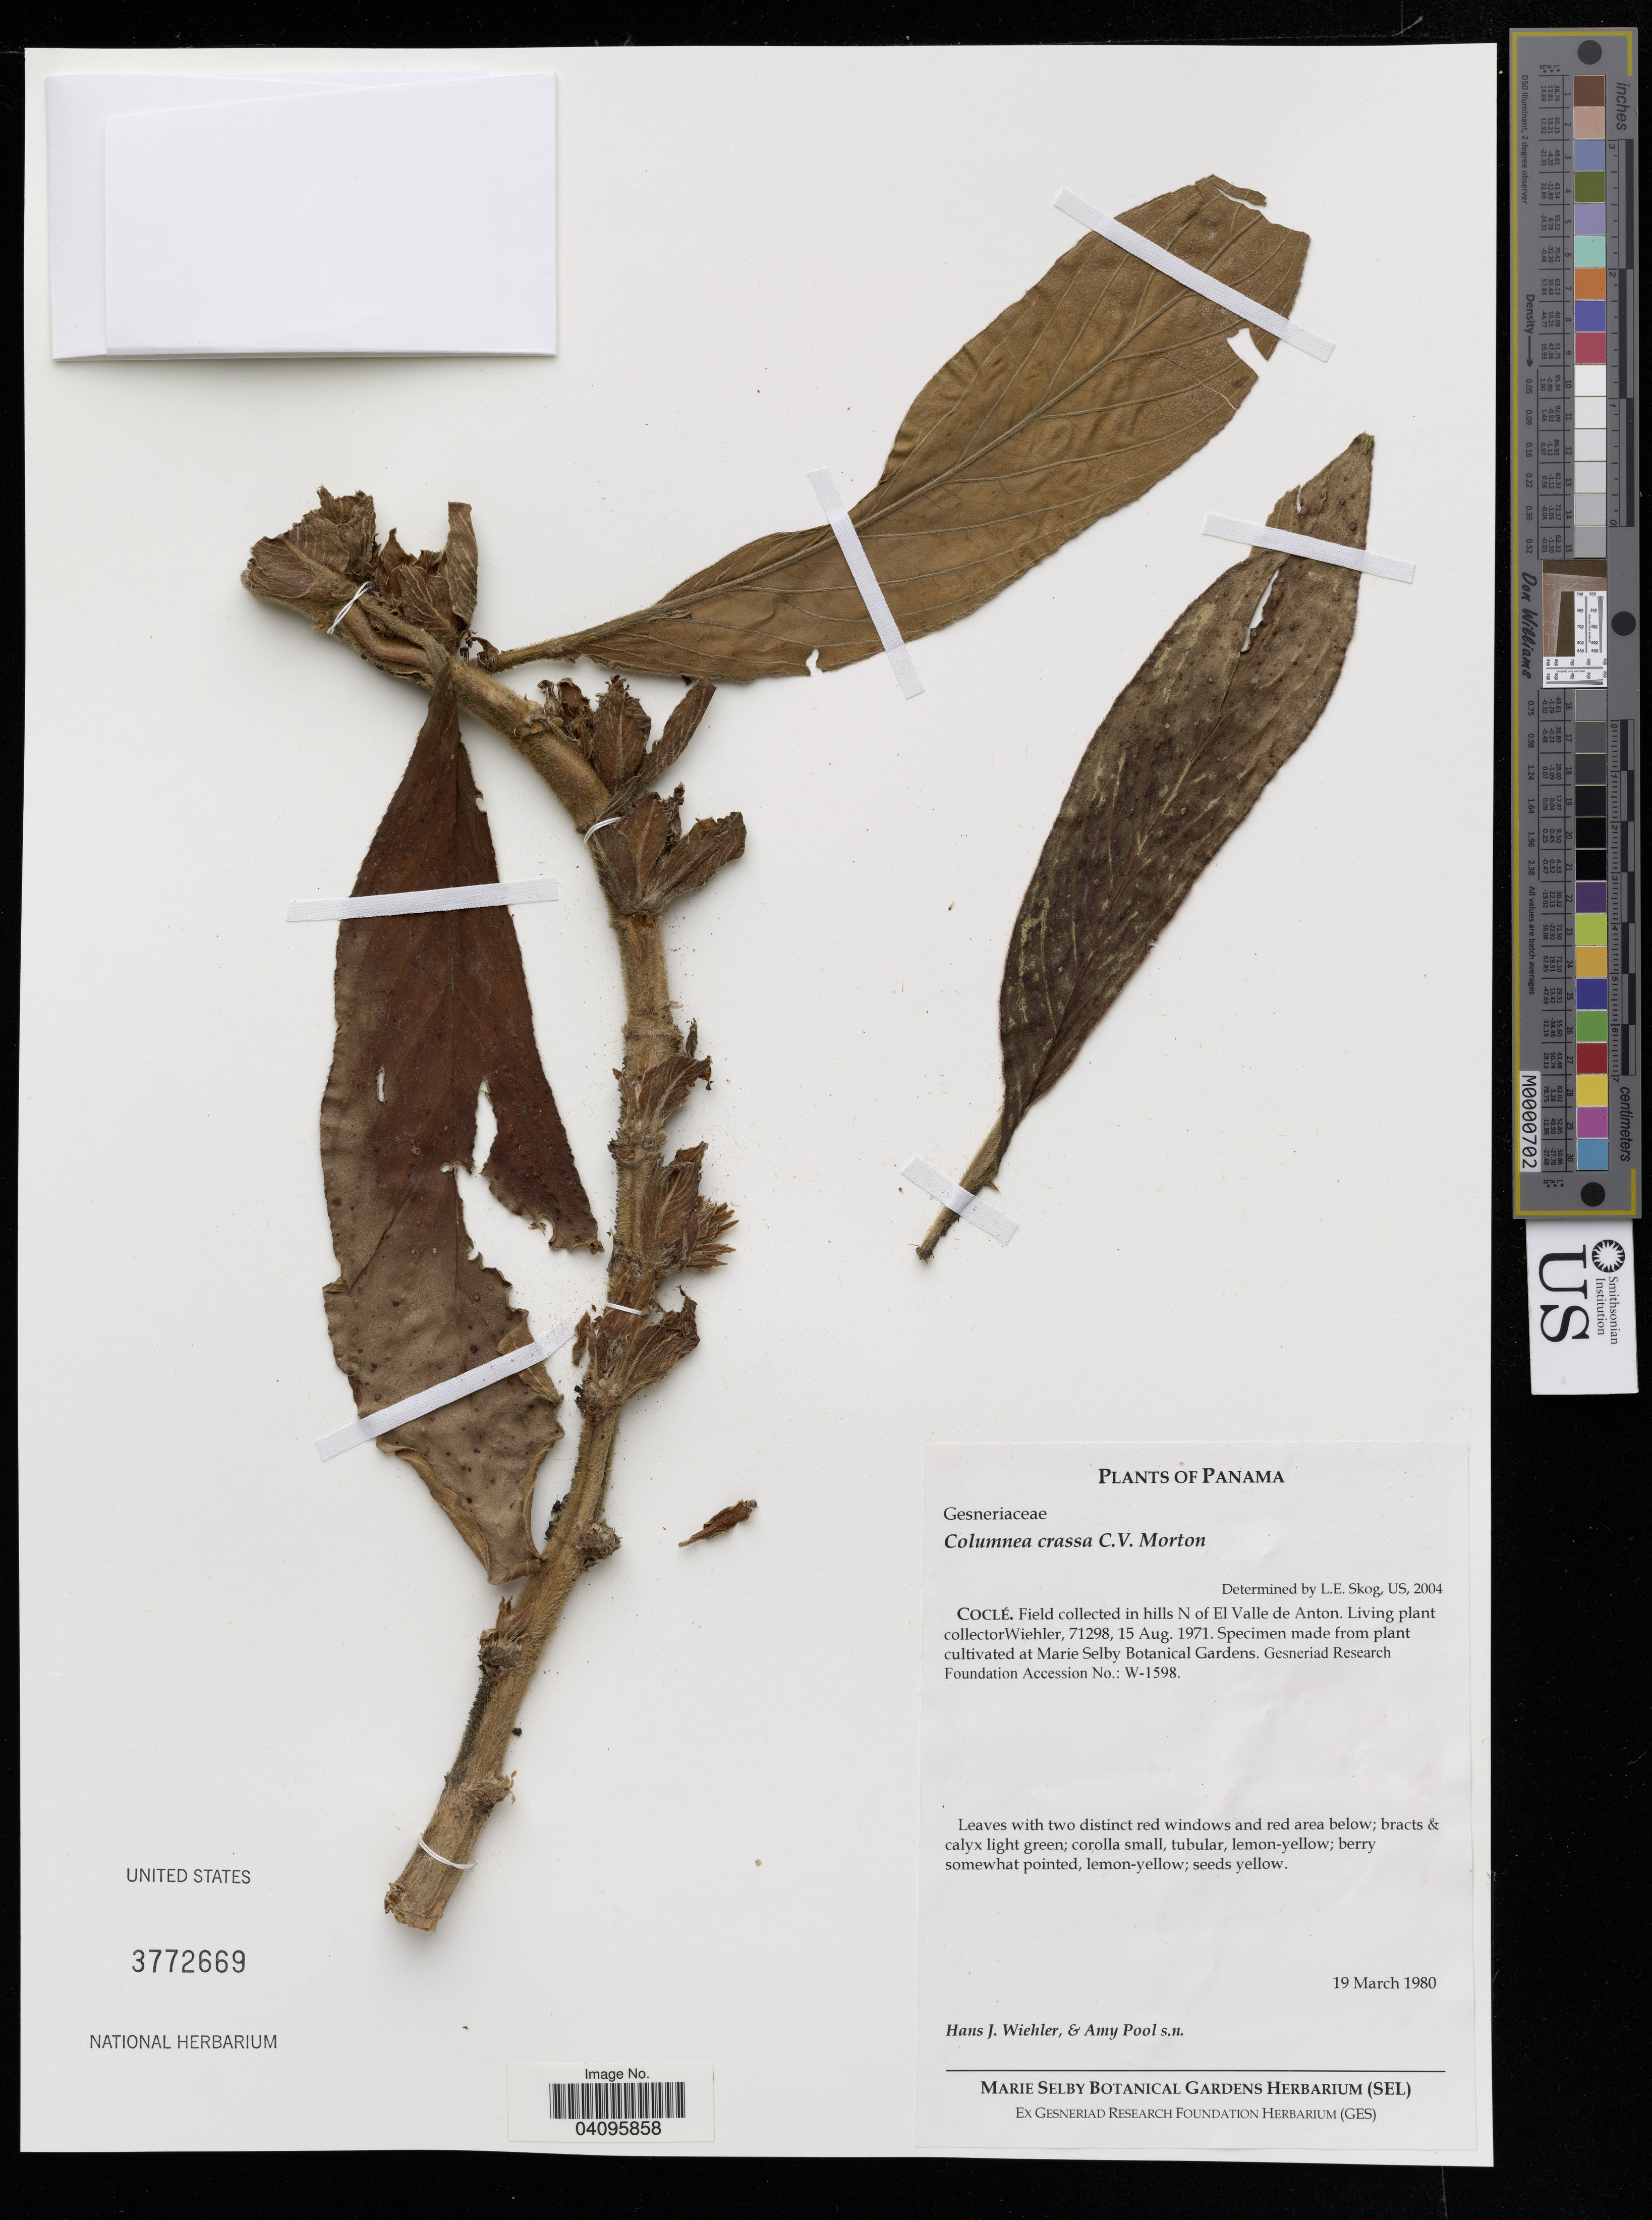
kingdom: Plantae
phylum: Tracheophyta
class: Magnoliopsida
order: Lamiales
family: Gesneriaceae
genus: Columnea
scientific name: Columnea crassa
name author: C.V. Morton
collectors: H. J. Wiehler & A. Pool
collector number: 71298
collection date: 1971-08-15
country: Panama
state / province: Cocle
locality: Field collected in hills N of El Valle de Anton. Specimen made from plant cultivated at Marie Selby Botanical Gardens. Gesneriad Research Foundation Accession No.: W-1598.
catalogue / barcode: US 3772669